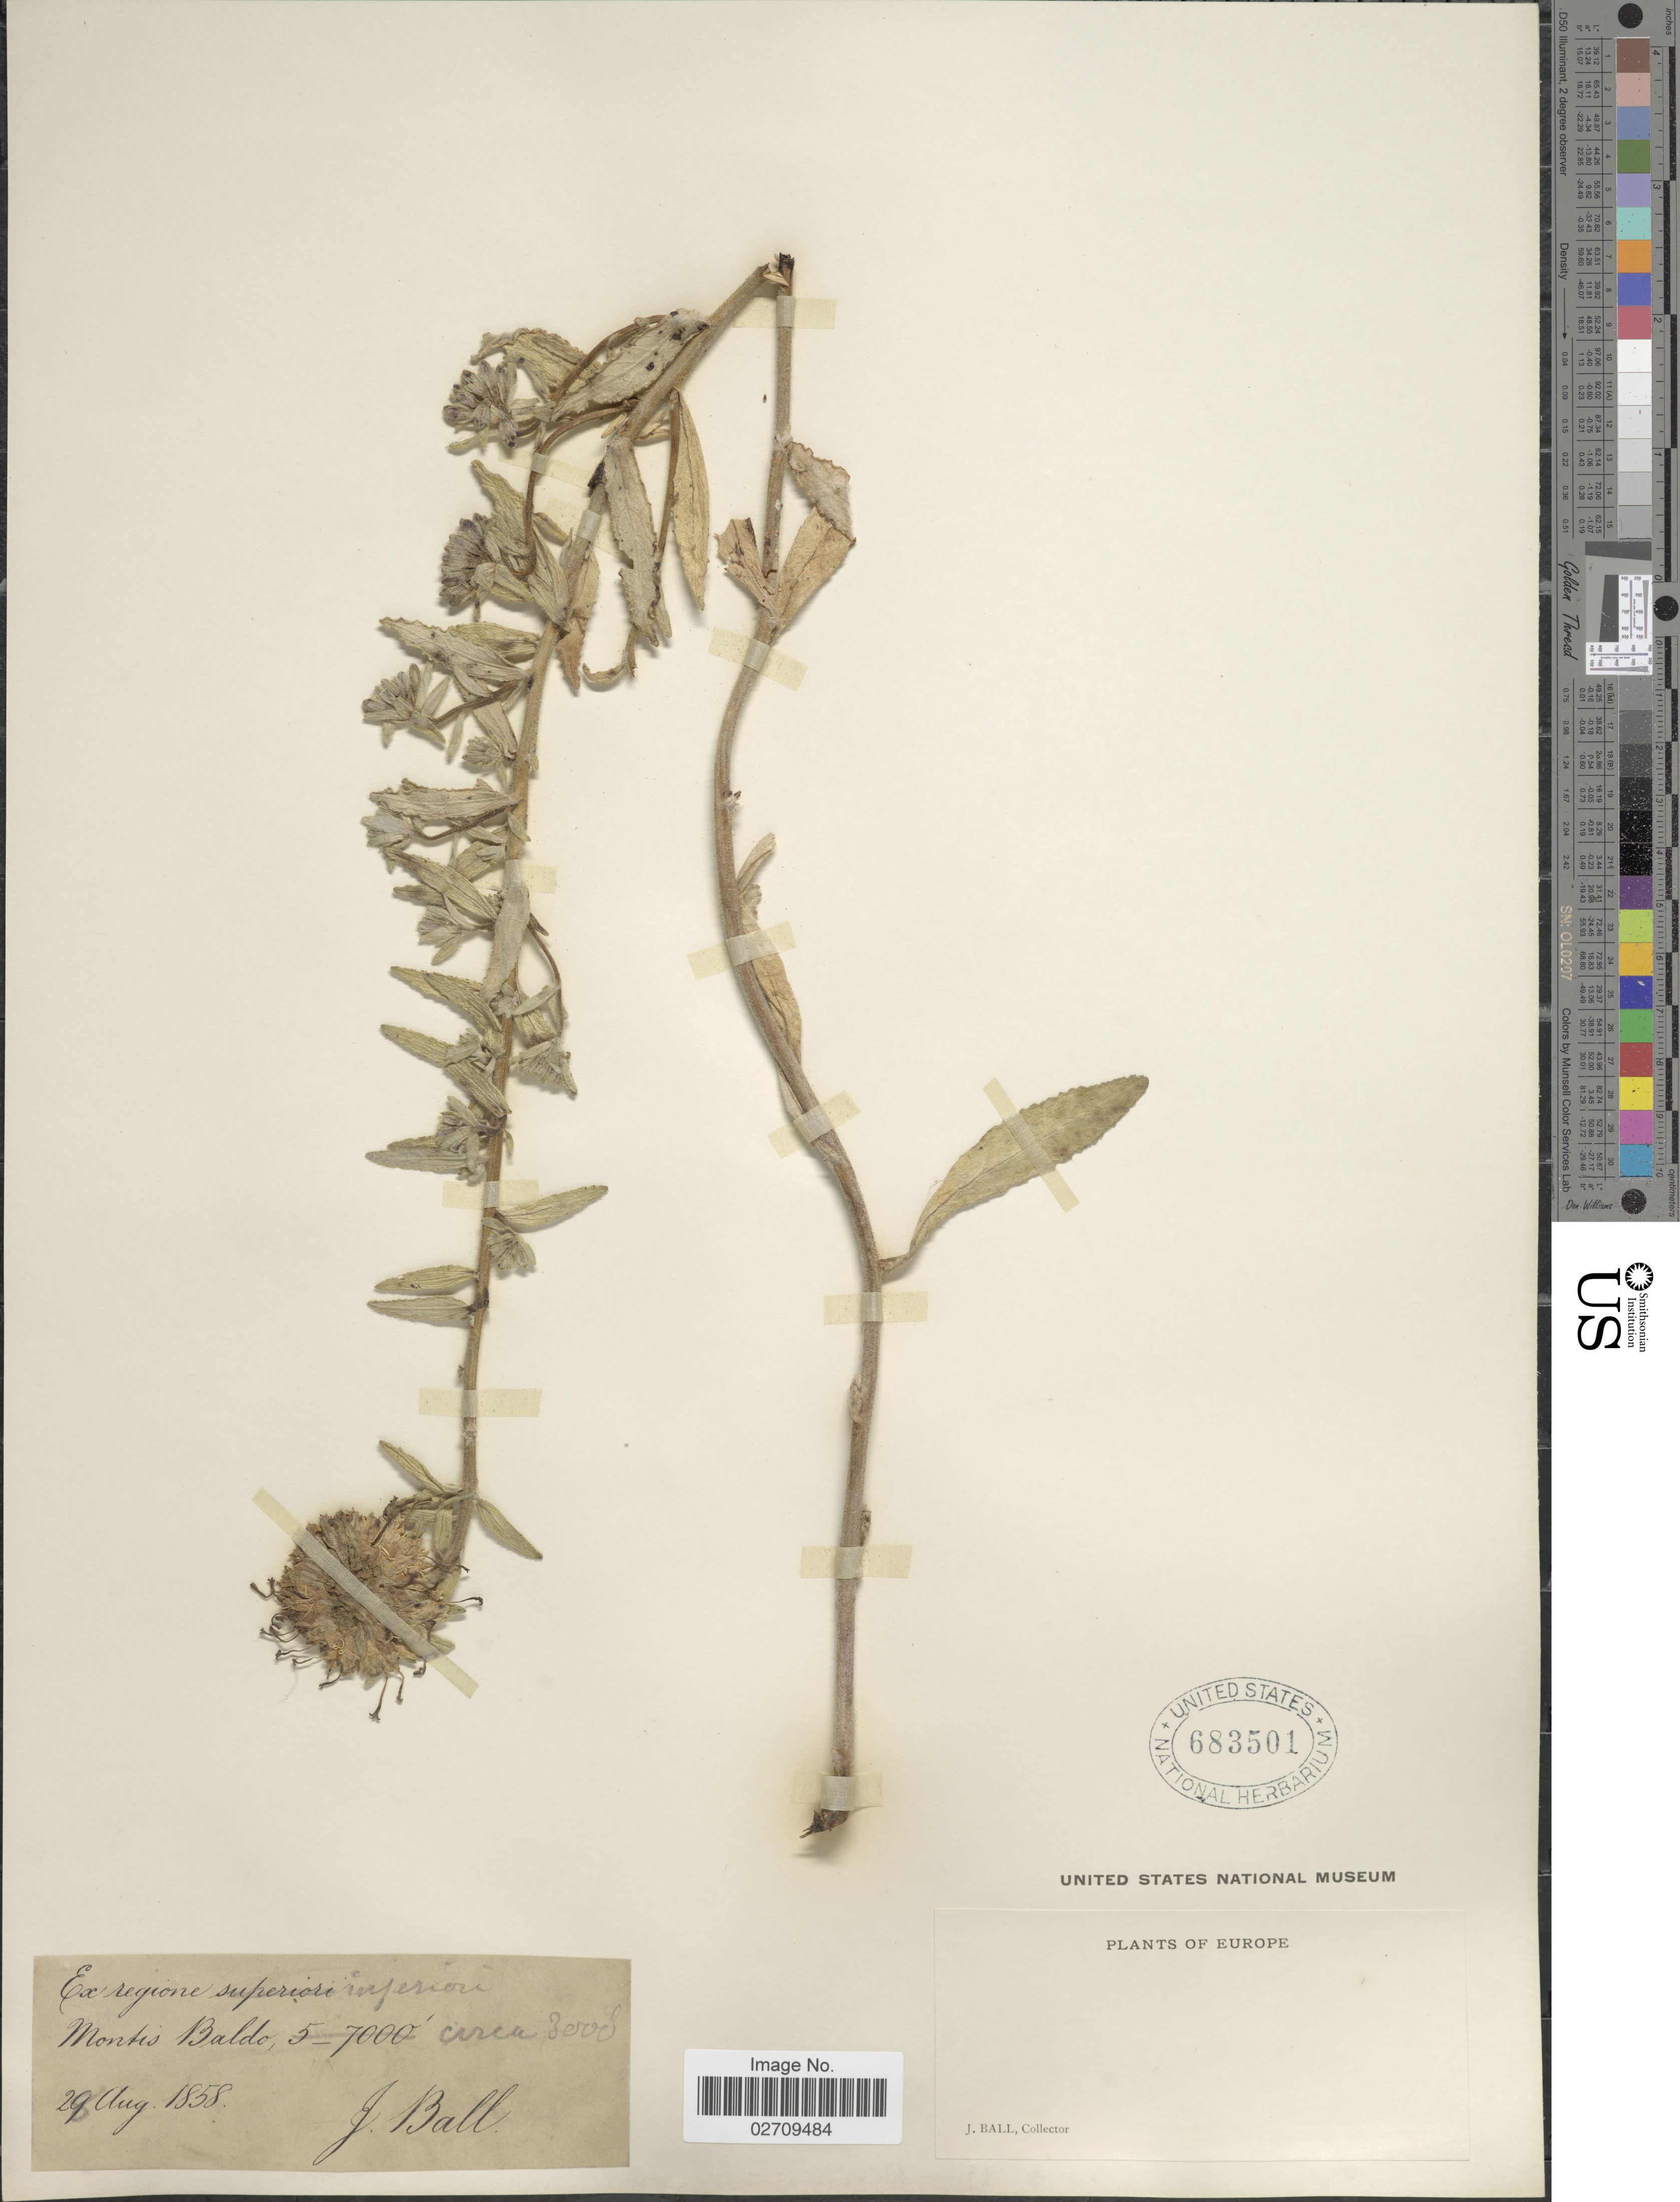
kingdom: Plantae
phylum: Tracheophyta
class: Magnoliopsida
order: Asterales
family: Campanulaceae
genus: Phyteuma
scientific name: Phyteuma sp.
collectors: J. Ball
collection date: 1858-08-28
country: Italy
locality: Regione inferiou Monte Baldo, Europe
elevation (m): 914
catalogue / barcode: US 683501